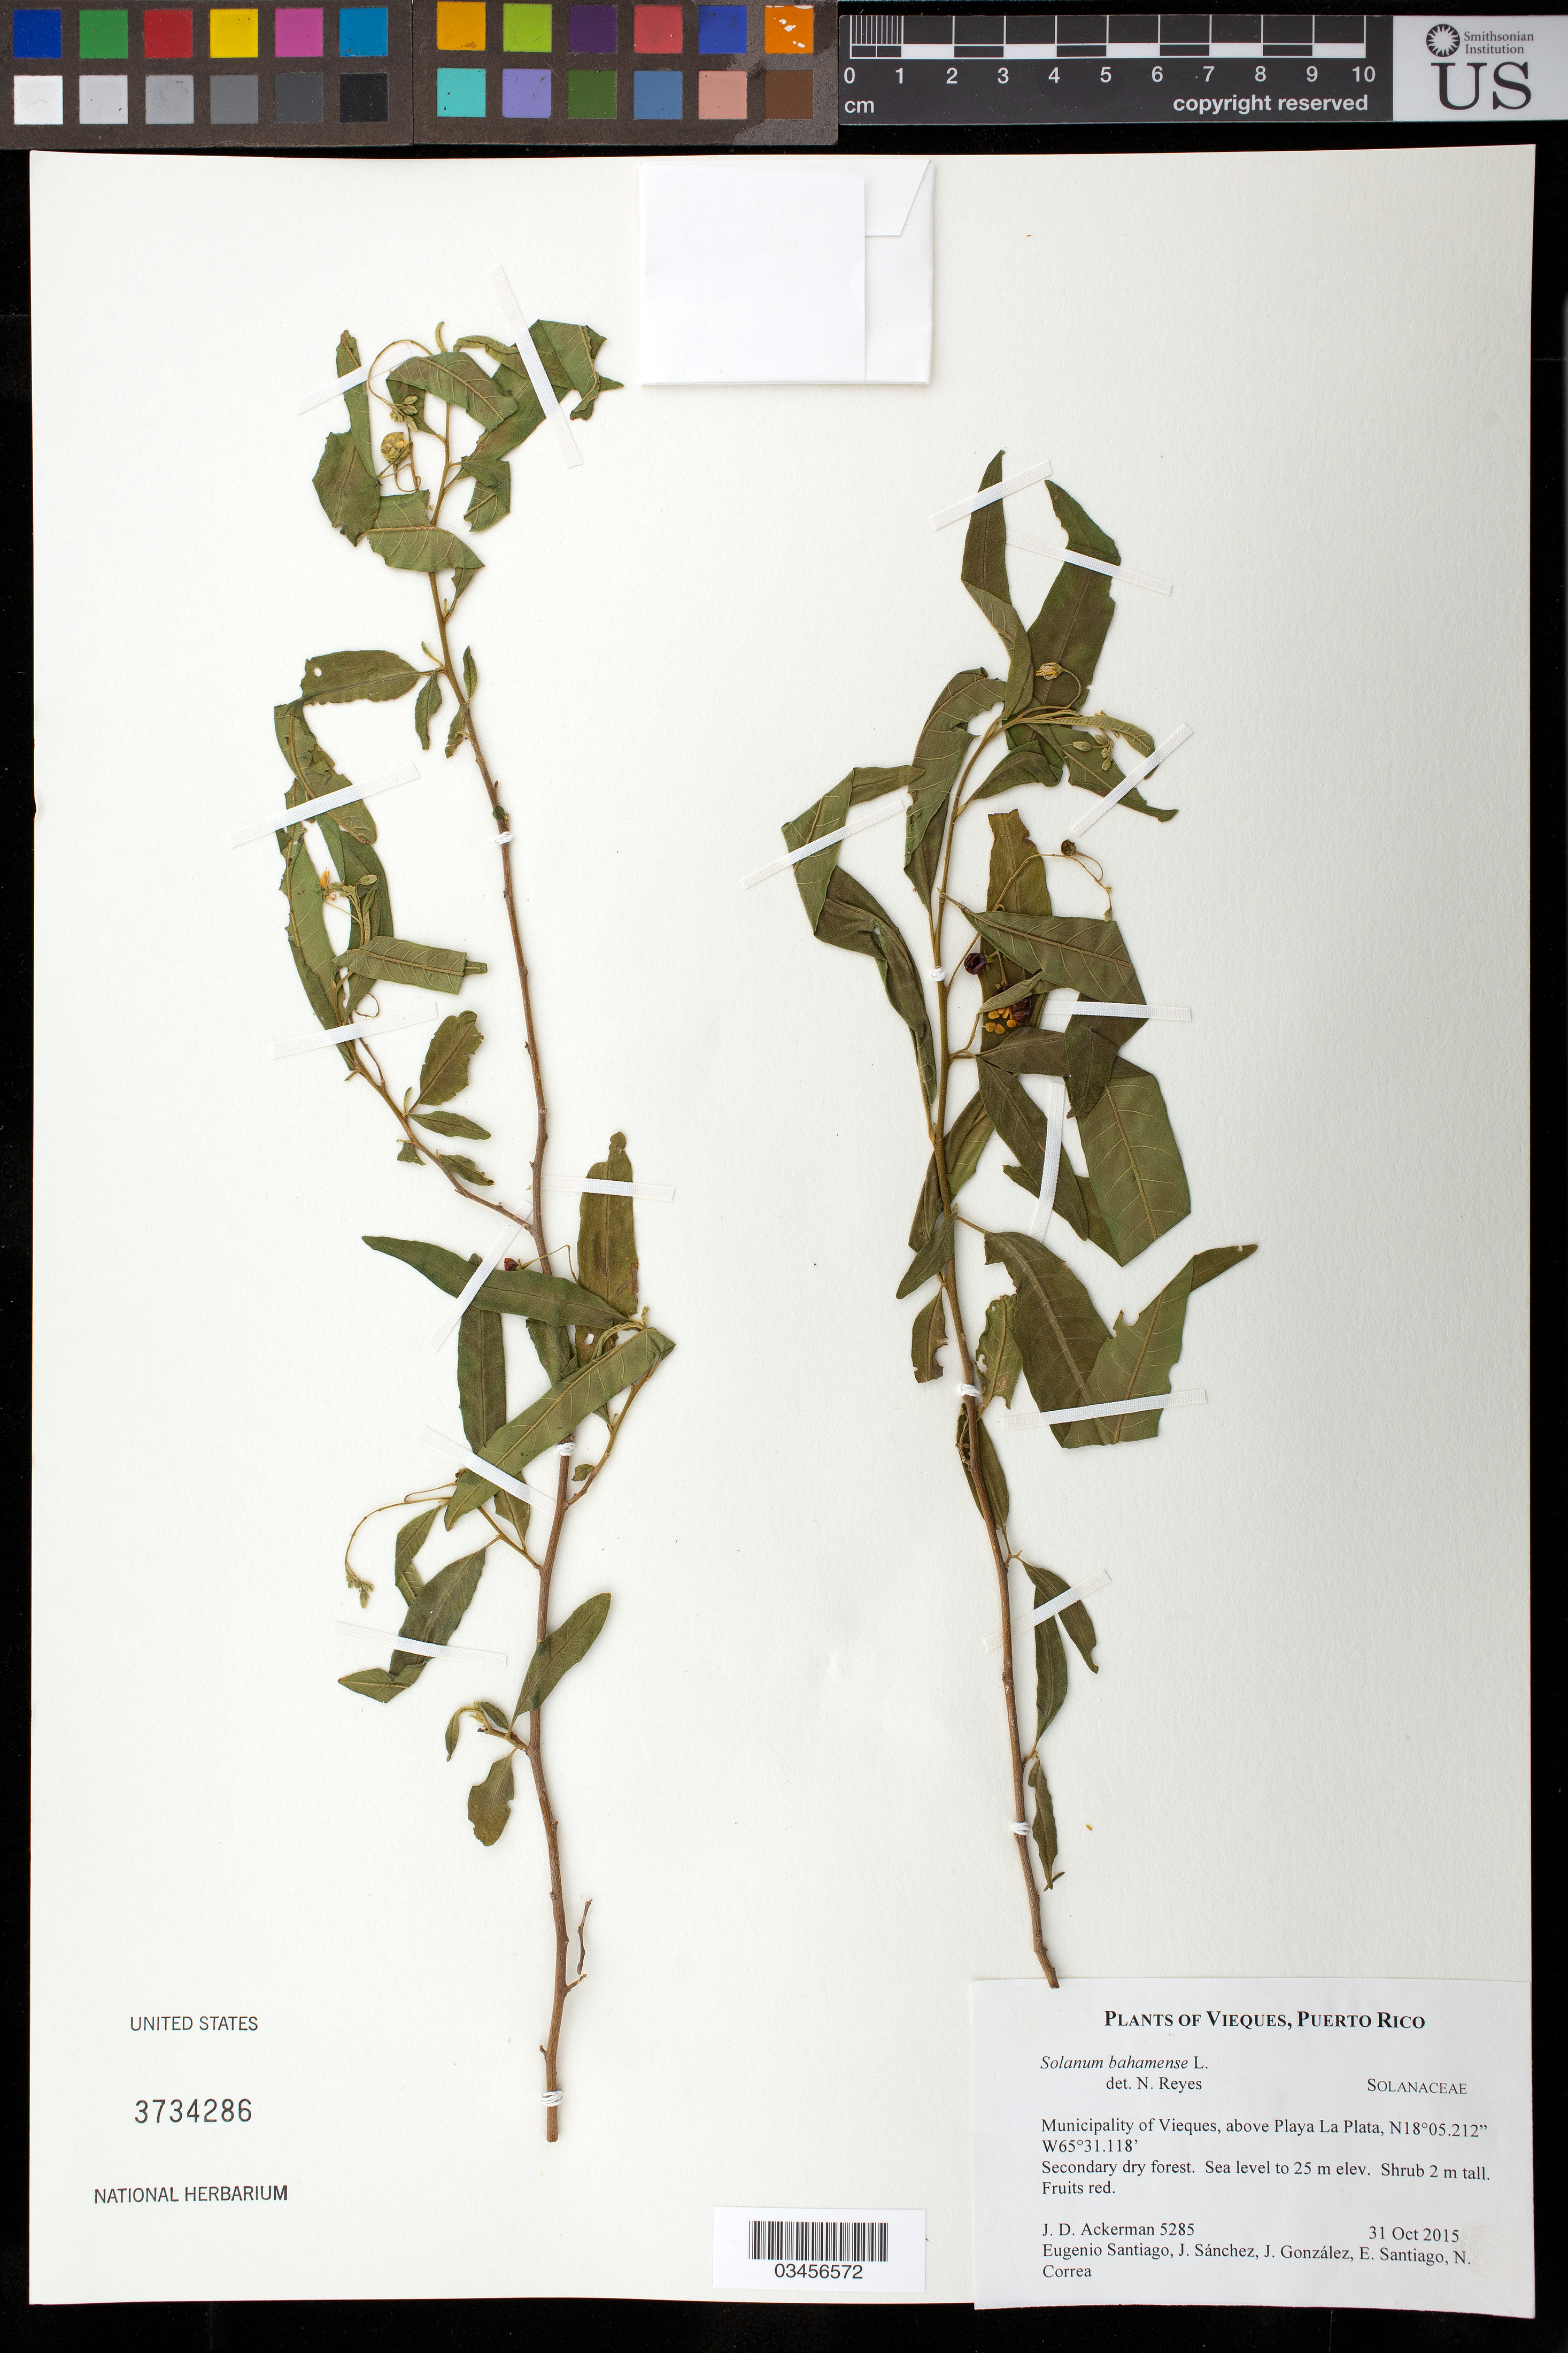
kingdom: Plantae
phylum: Tracheophyta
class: Magnoliopsida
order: Solanales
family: Solanaceae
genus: Solanum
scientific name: Solanum bahamense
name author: L.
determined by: Reyes, N.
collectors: J. D. Ackerman, E. Santiago, J. Sanchez, J. González, E. Santiago & N. Correa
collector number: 5285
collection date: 2015-10-31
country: Puerto Rico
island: Vieques I.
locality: Muncipality of Vieques, above Playa La Plata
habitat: Secondary dry forest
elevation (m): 0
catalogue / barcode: US 3734286